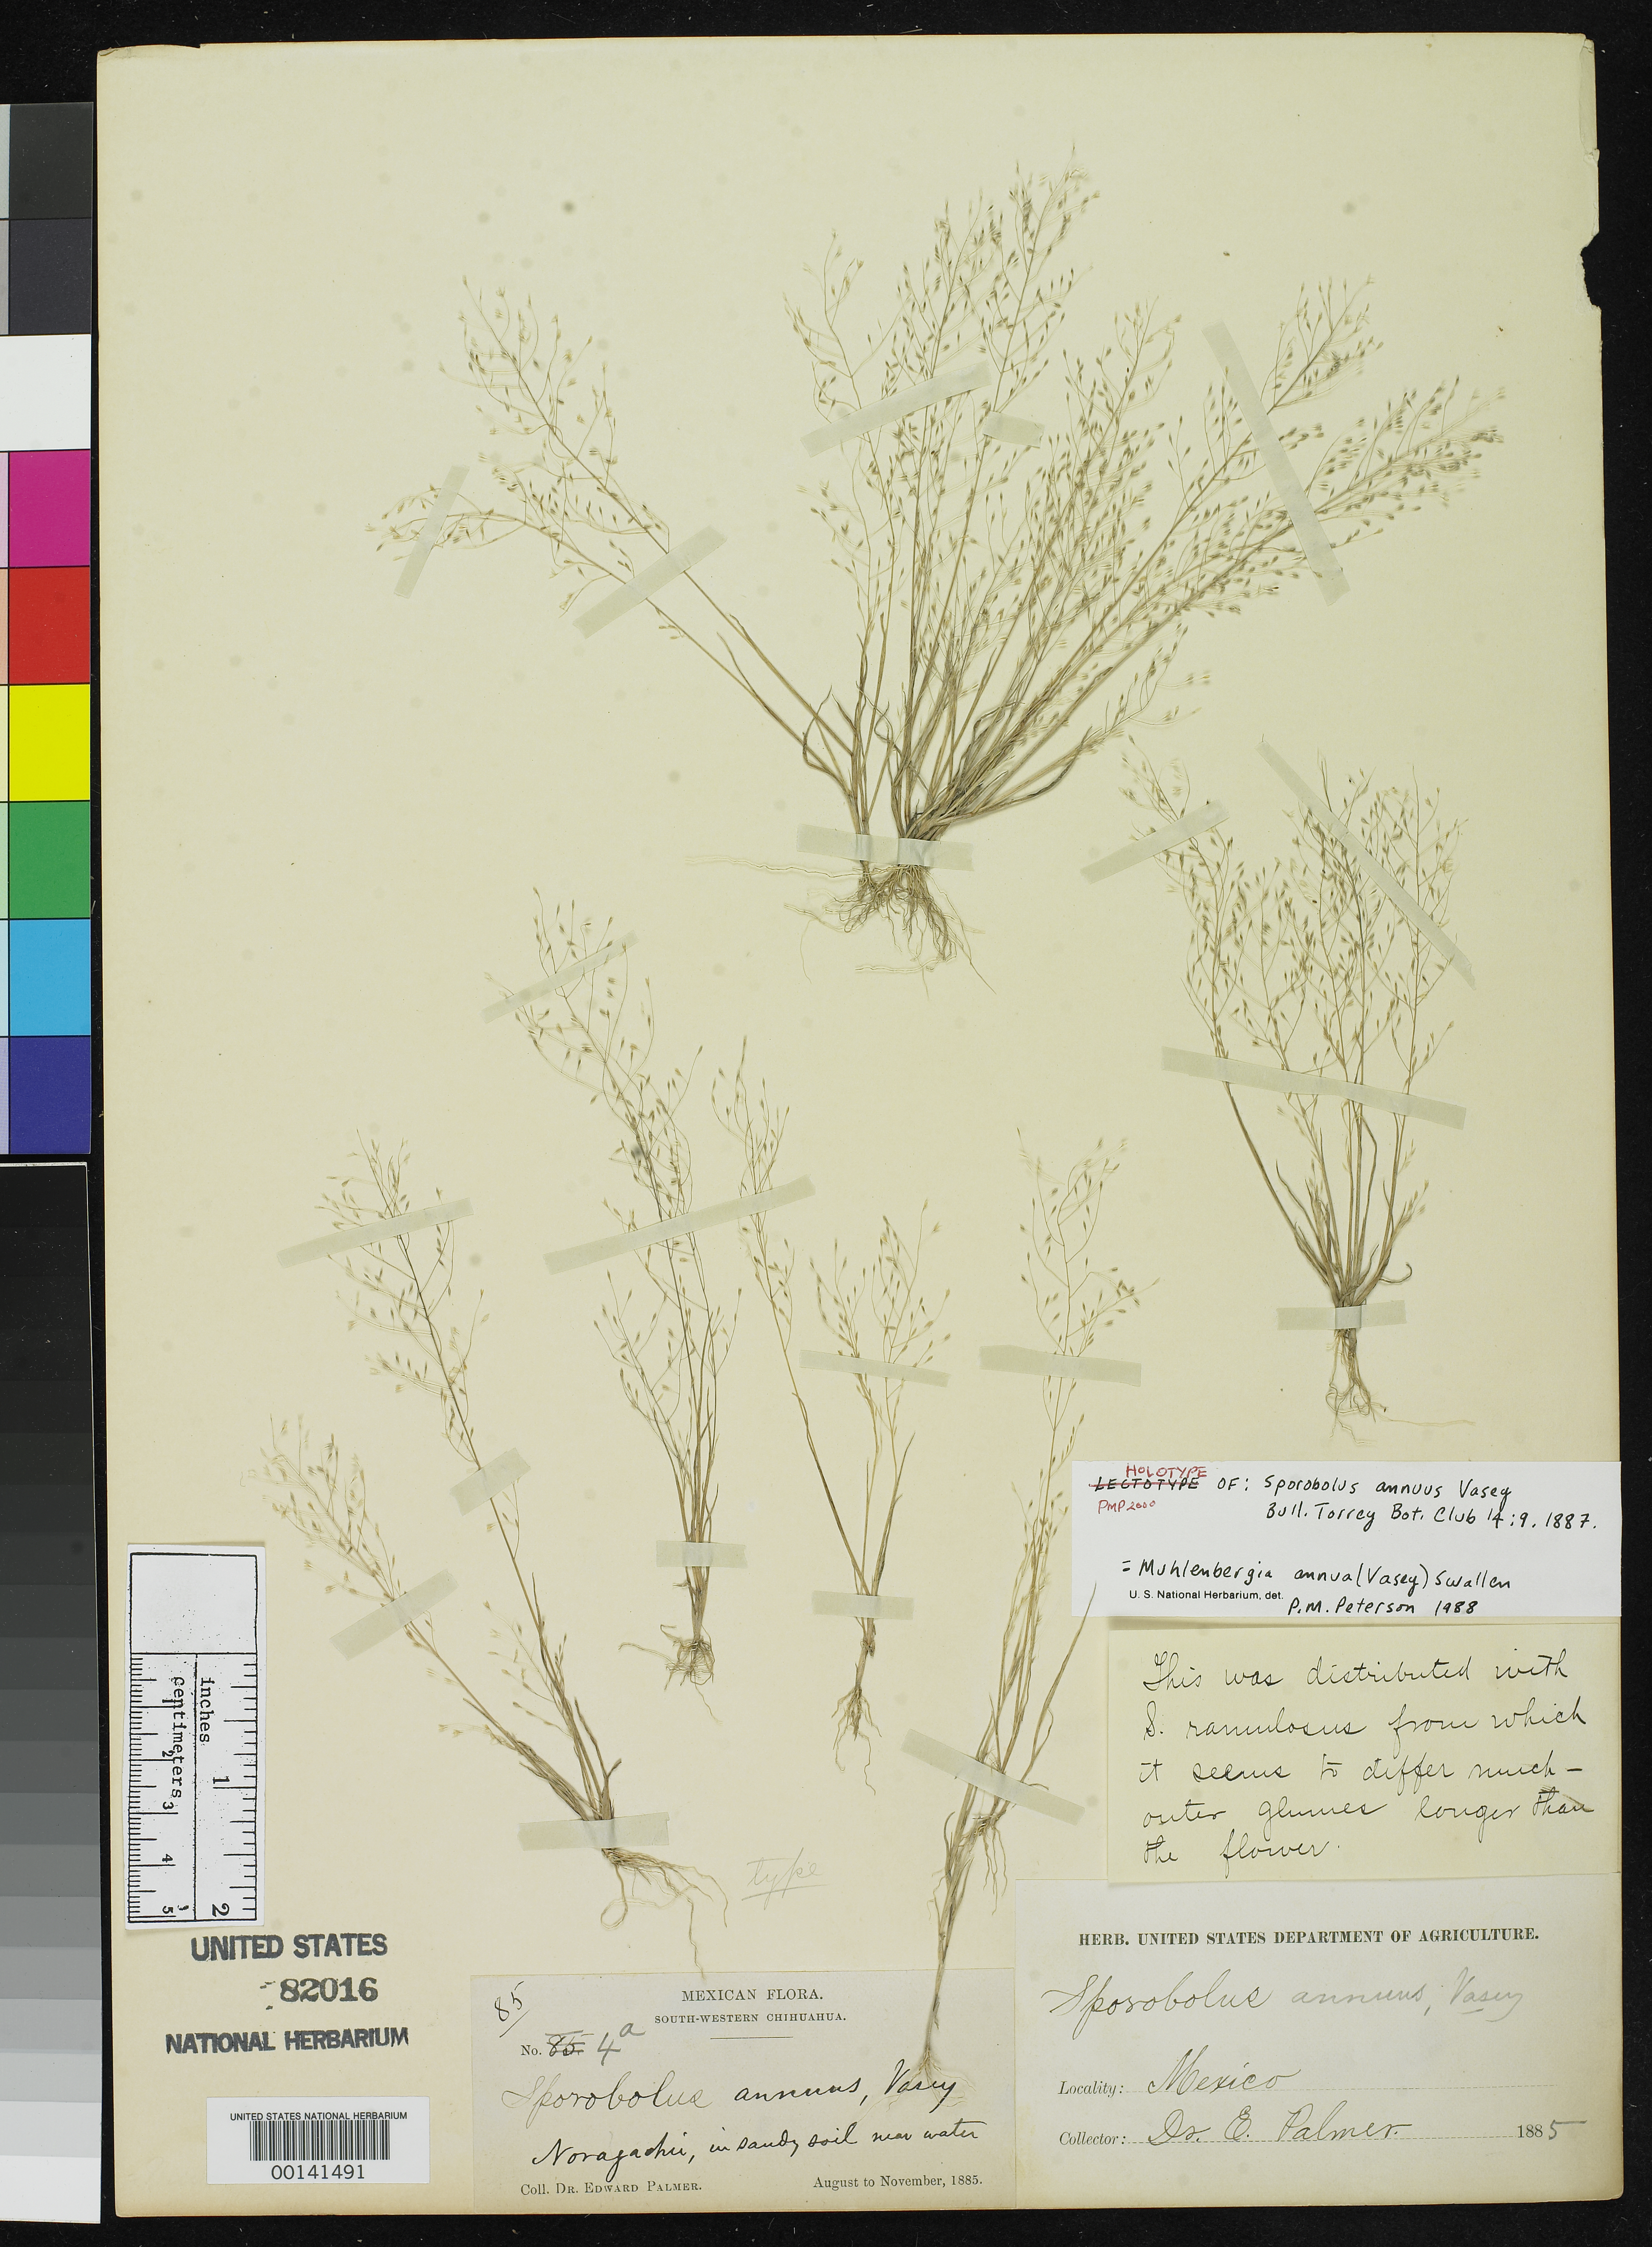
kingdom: Plantae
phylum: Tracheophyta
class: Liliopsida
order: Poales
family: Poaceae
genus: Sporobolus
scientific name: Sporobolus annuus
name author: Vasey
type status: Holotype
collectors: E. Palmer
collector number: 4a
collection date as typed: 1885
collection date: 1885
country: Mexico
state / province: Chihuahua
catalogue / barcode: US 82016